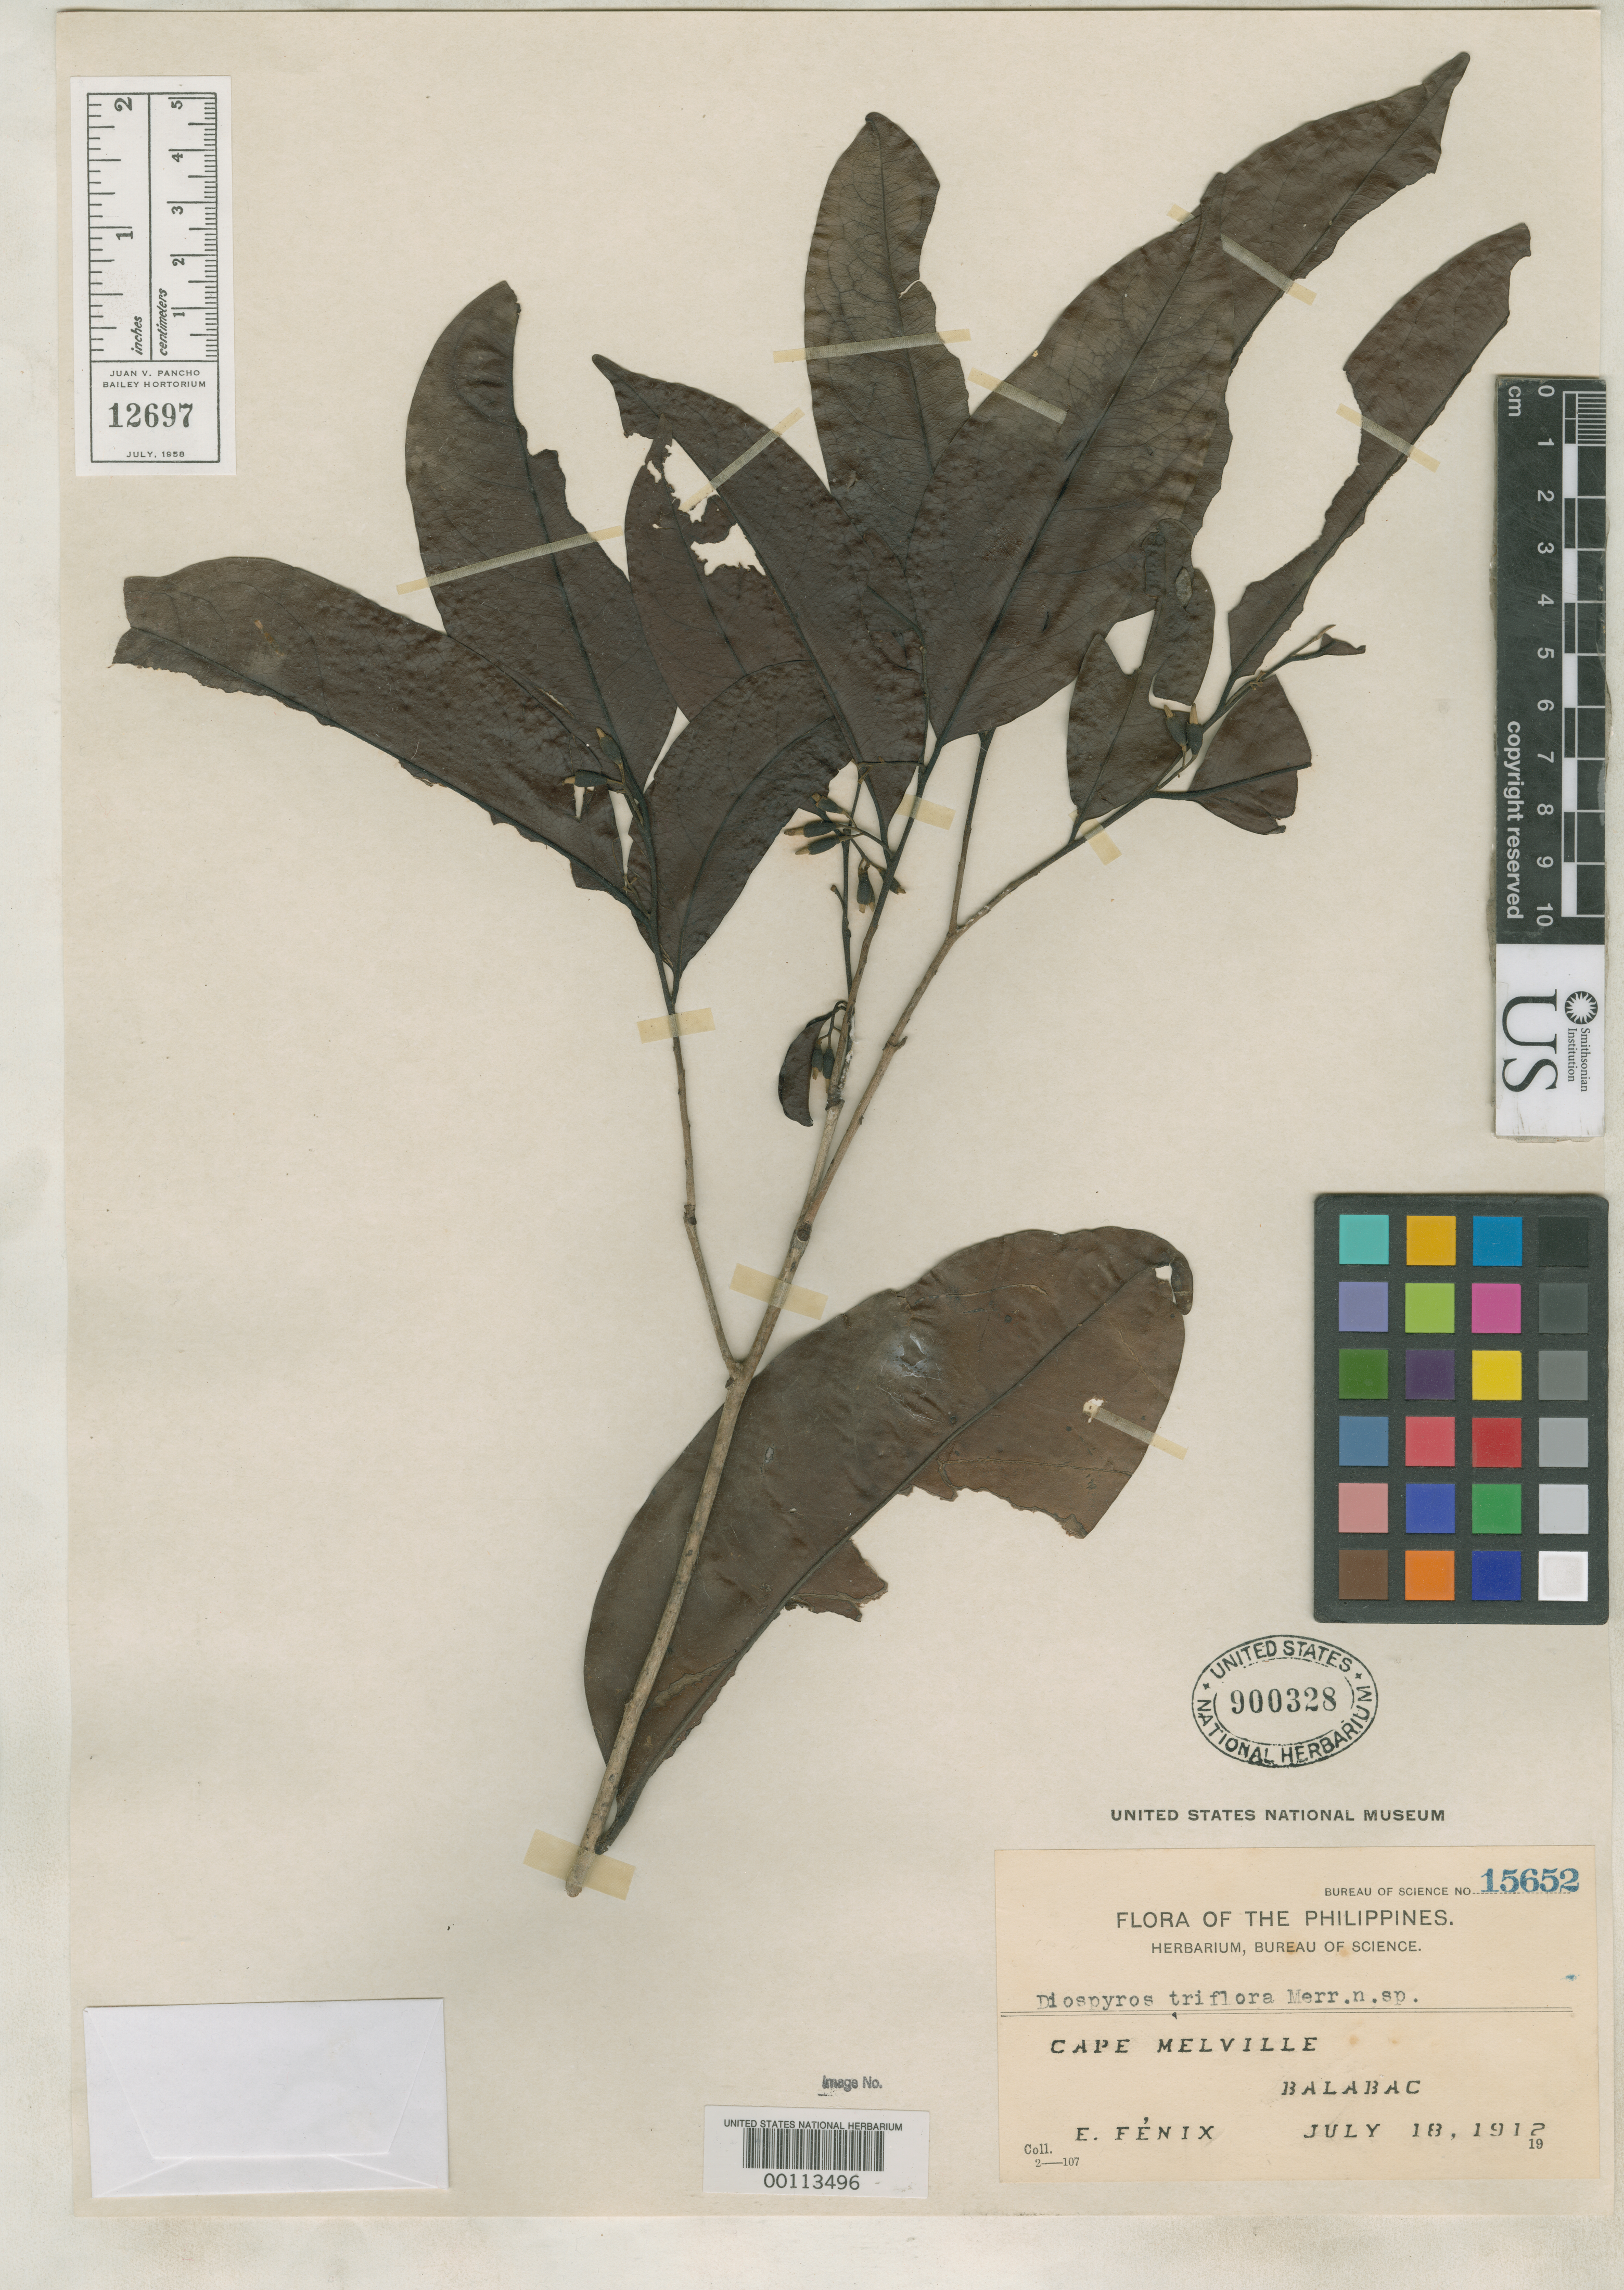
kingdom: Plantae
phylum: Tracheophyta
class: Magnoliopsida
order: Ericales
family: Ebenaceae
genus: Diospyros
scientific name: Diospyros triflora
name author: Merr.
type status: Isotype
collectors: E. Fénix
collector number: Bur. Sci, 15652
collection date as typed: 18 Jul 1912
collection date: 1912-07-18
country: Philippines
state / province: Mimaropa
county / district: Palawan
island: Balabac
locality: Cape Melville.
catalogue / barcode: US 900328